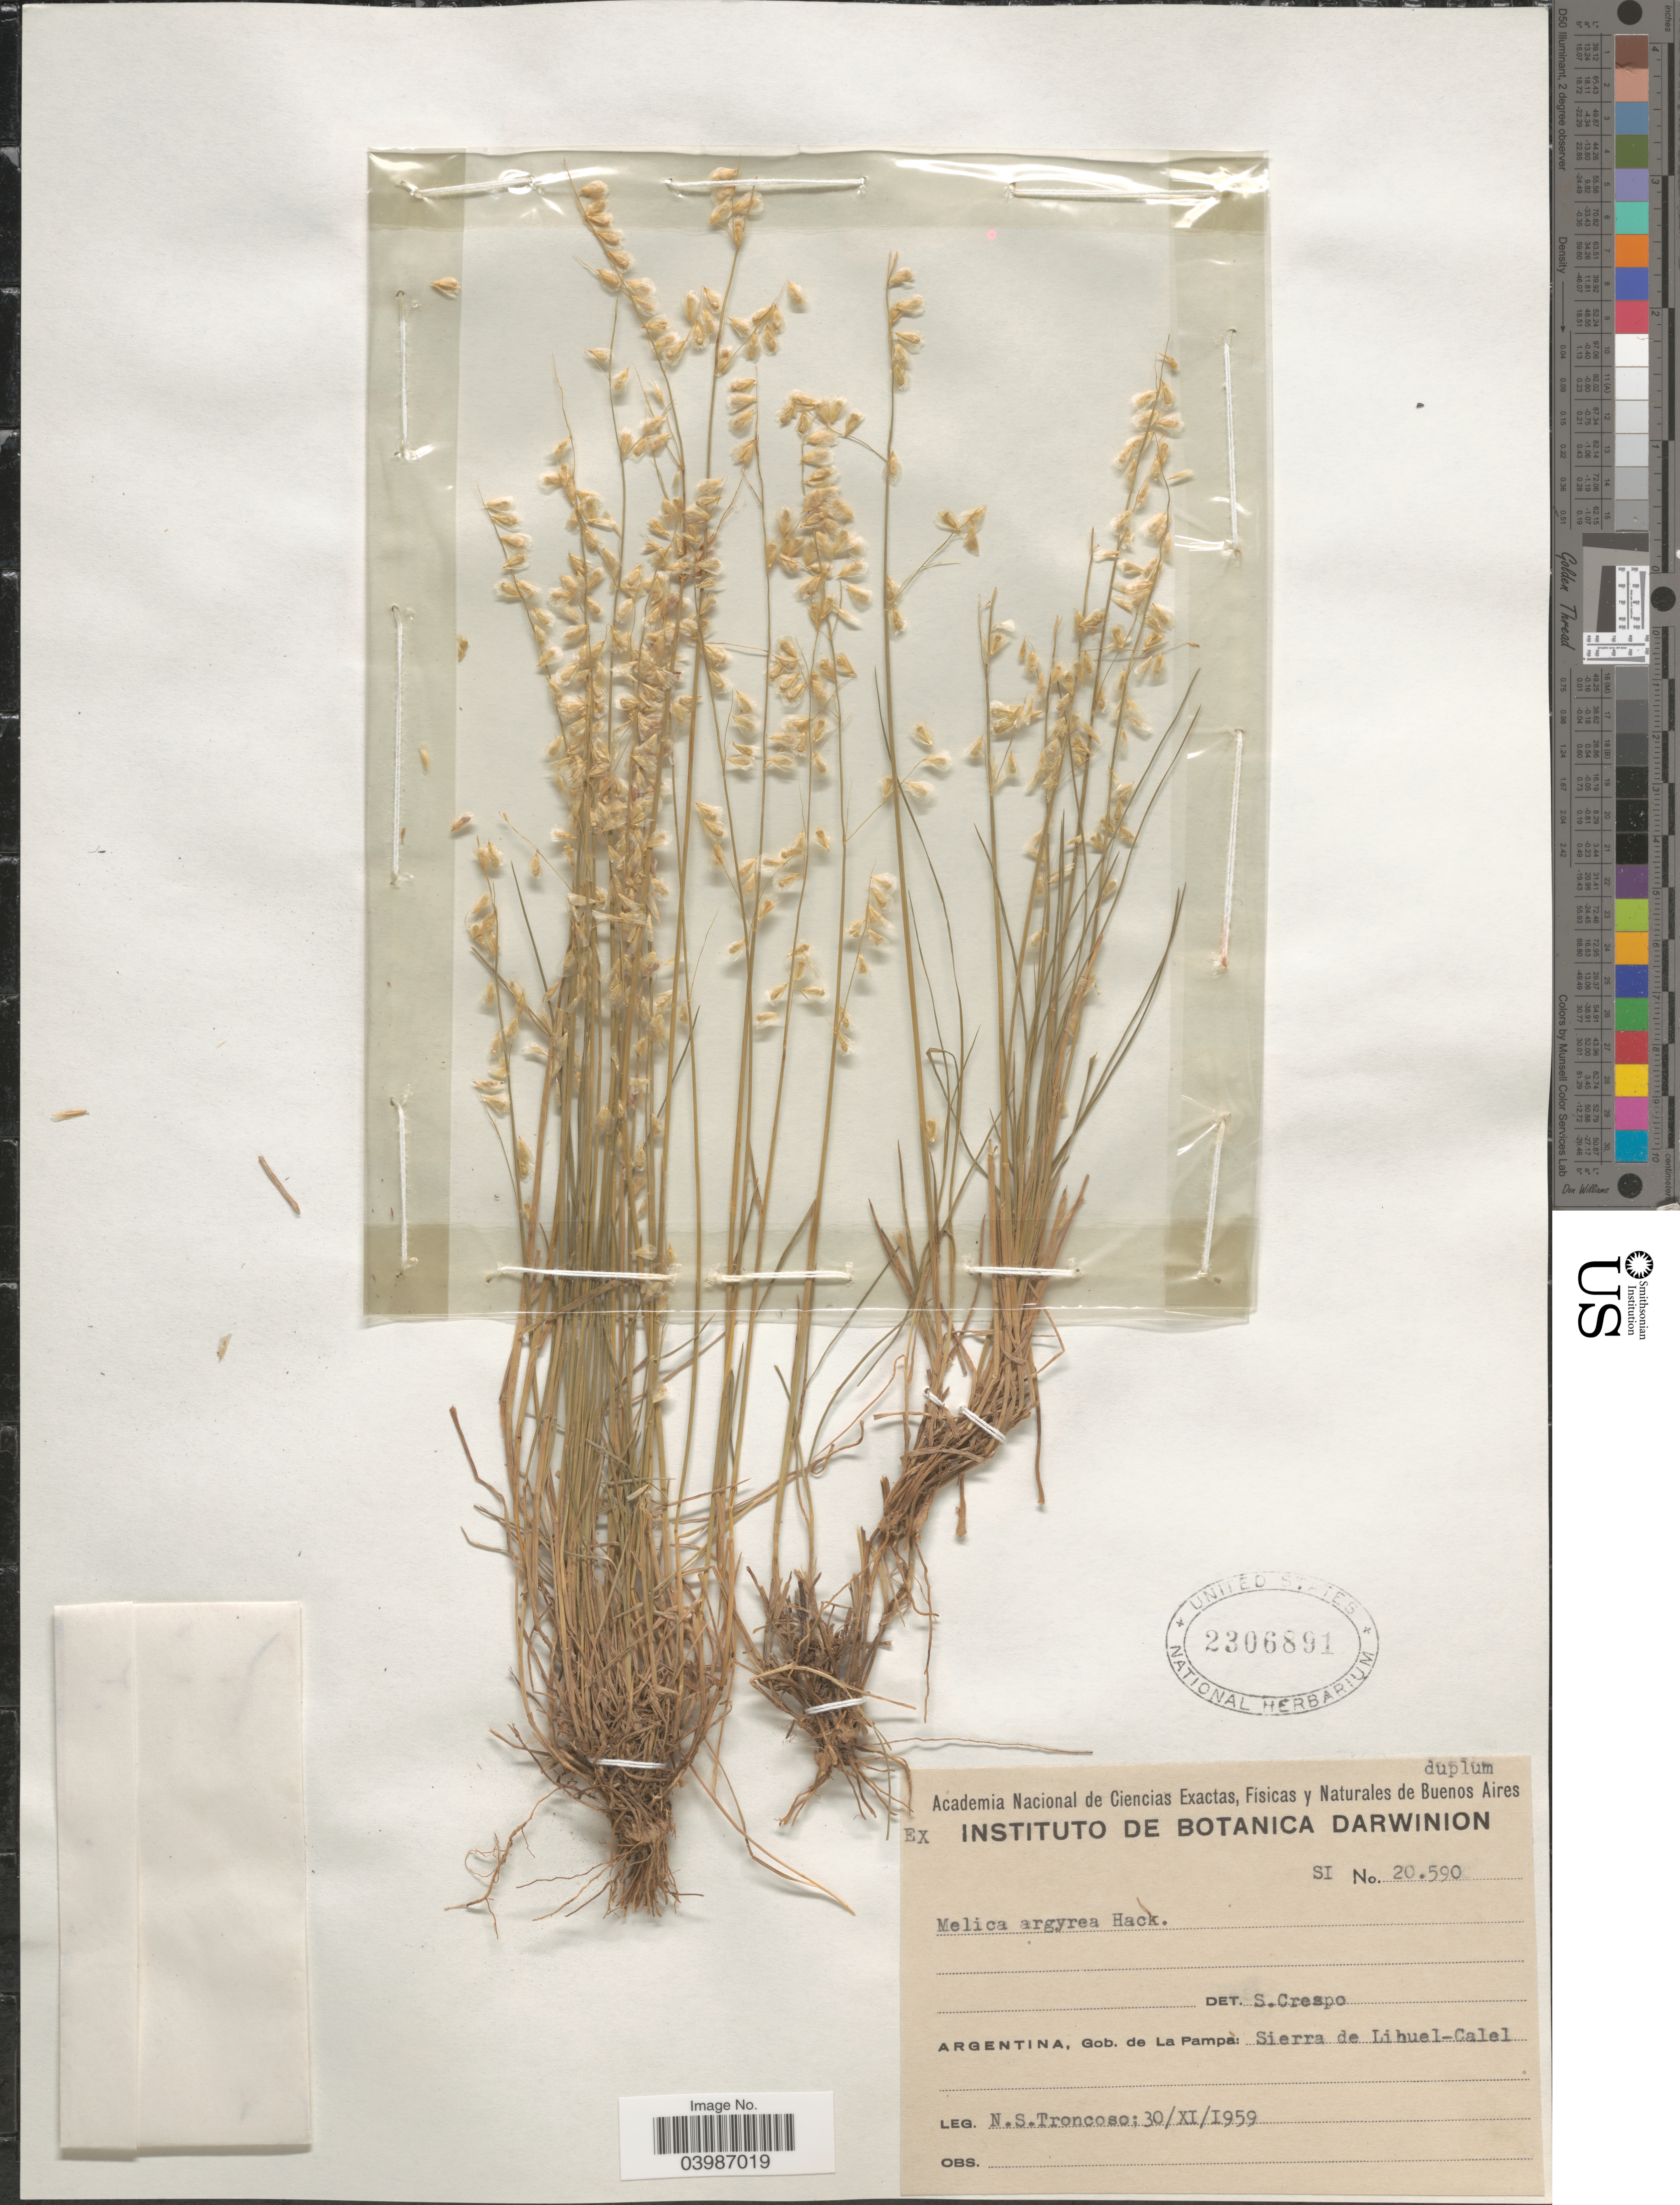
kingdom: Plantae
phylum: Tracheophyta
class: Liliopsida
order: Poales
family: Poaceae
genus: Melica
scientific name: Melica argyrea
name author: Hack. ex Stuck.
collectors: N. Troncoso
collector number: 20590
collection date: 1959-11-30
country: Argentina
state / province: La Pampa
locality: Gob. de La Pampa: Sierra de Lihuel-Calel.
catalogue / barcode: US 2306891